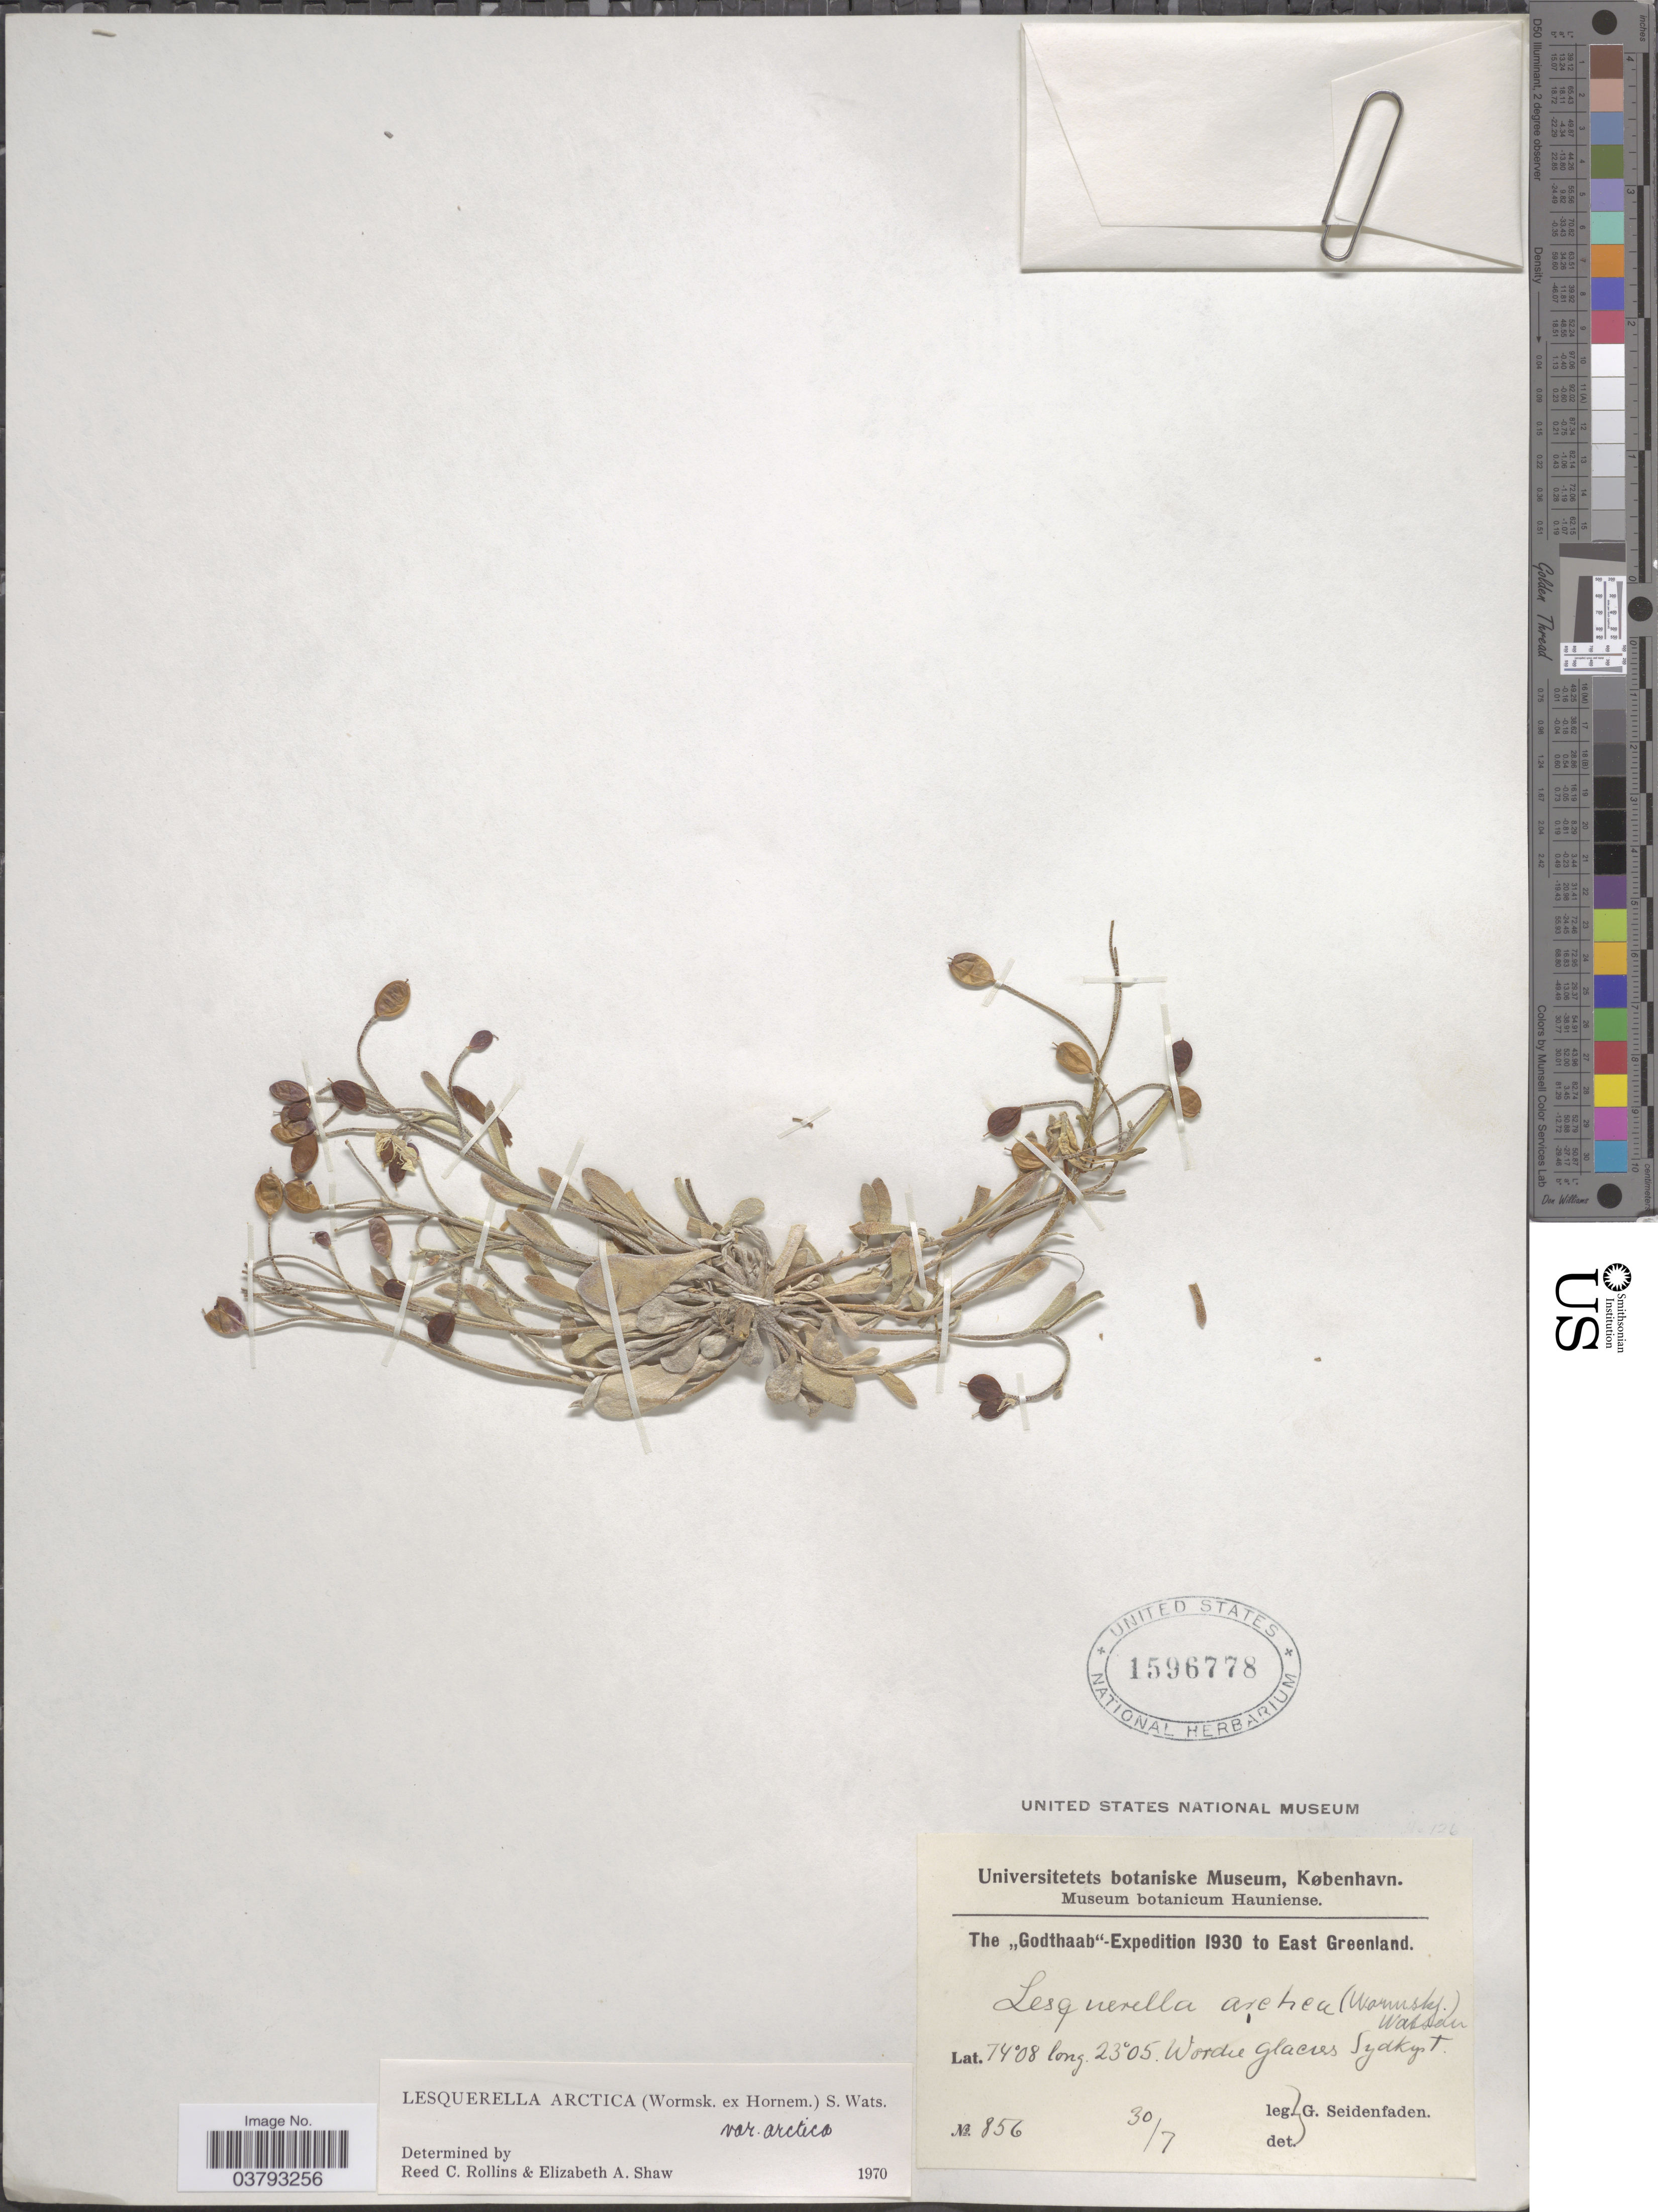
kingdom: Plantae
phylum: Tracheophyta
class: Magnoliopsida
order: Brassicales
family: Brassicaceae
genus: Lesquerella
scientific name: Lesquerella arctica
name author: (Wormsk. ex Hornem.) S. Watson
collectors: G. Seidenfaden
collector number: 856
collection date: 1930-07-30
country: Greenland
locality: East Greenland. Wordie glacies Sydkyst.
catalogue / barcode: US 1596778